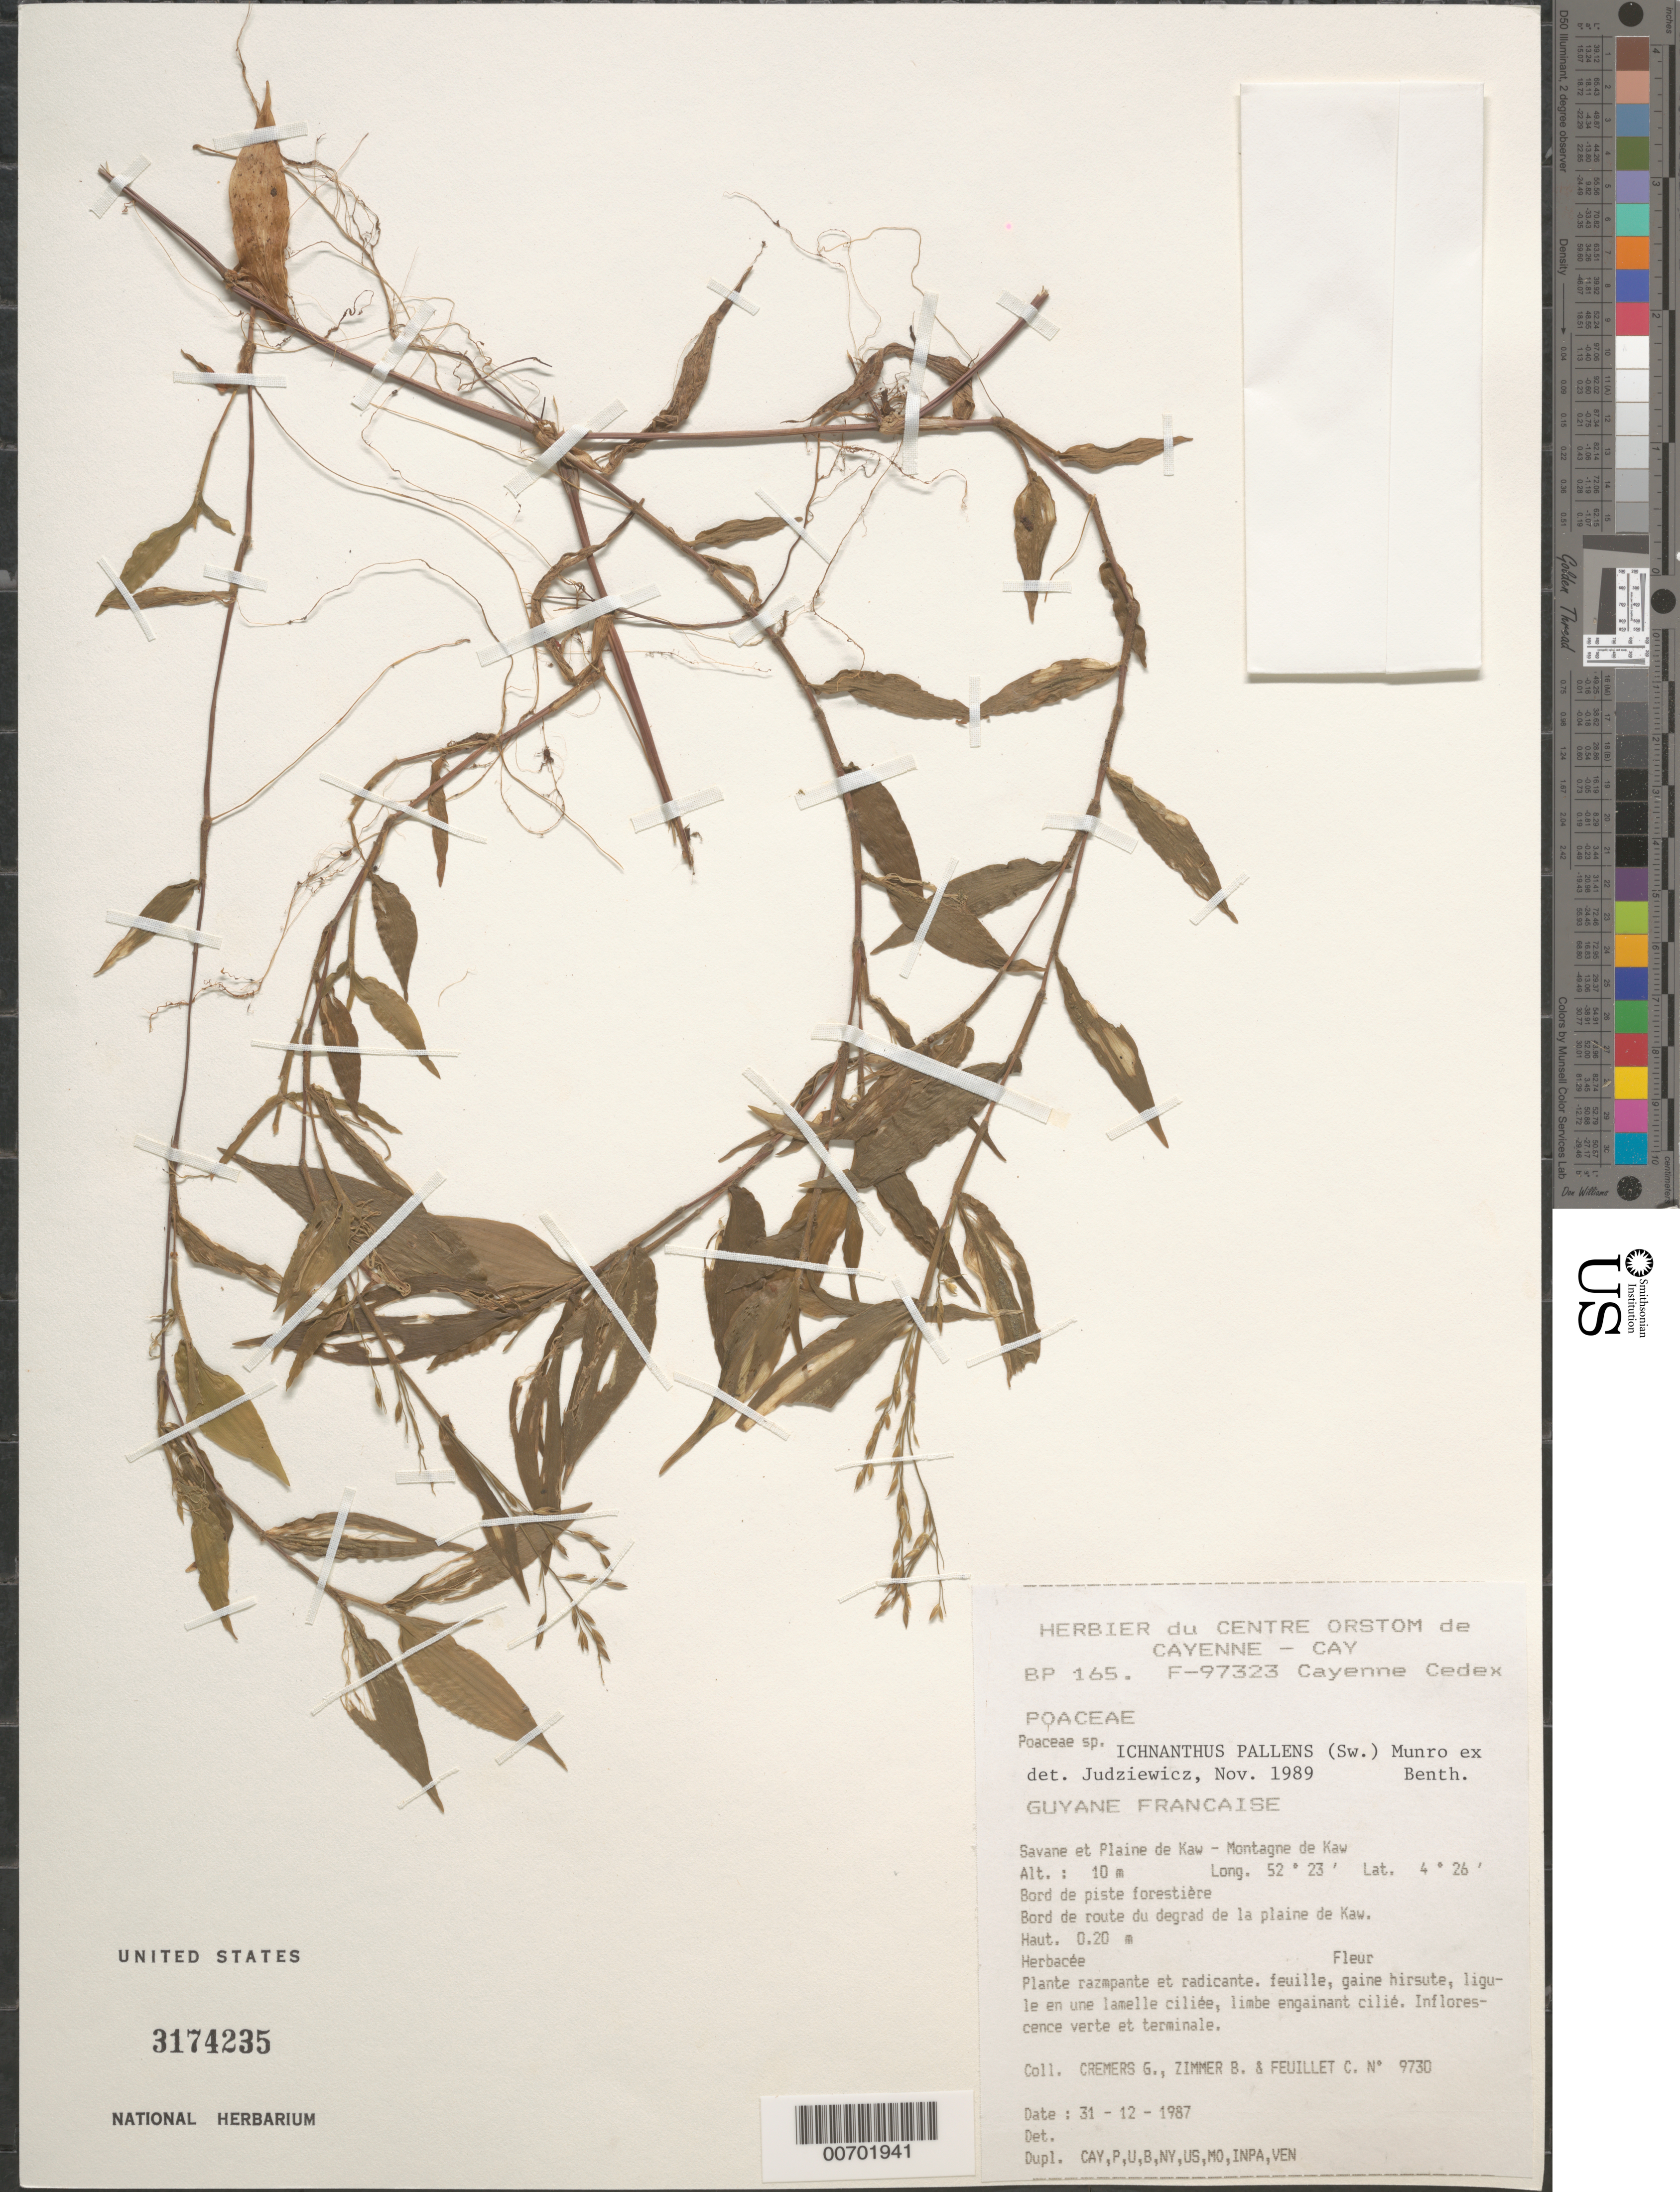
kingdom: Plantae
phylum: Tracheophyta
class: Liliopsida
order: Poales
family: Poaceae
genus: Ichnanthus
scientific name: Ichnanthus pallens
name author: (Sw.) Munro ex Benth.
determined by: Judziewicz, E. J.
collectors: G. Cremers, B. Zimmer & C. Feuillet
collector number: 9730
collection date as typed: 31 Dec 1987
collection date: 1987-12-31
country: French Guiana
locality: Montagne de Kaw, Savane et Plaine de Kaw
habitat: Bord de piste forestiere. Bord de route du degrad de la plaine de Kaw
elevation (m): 10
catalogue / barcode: US 3174235